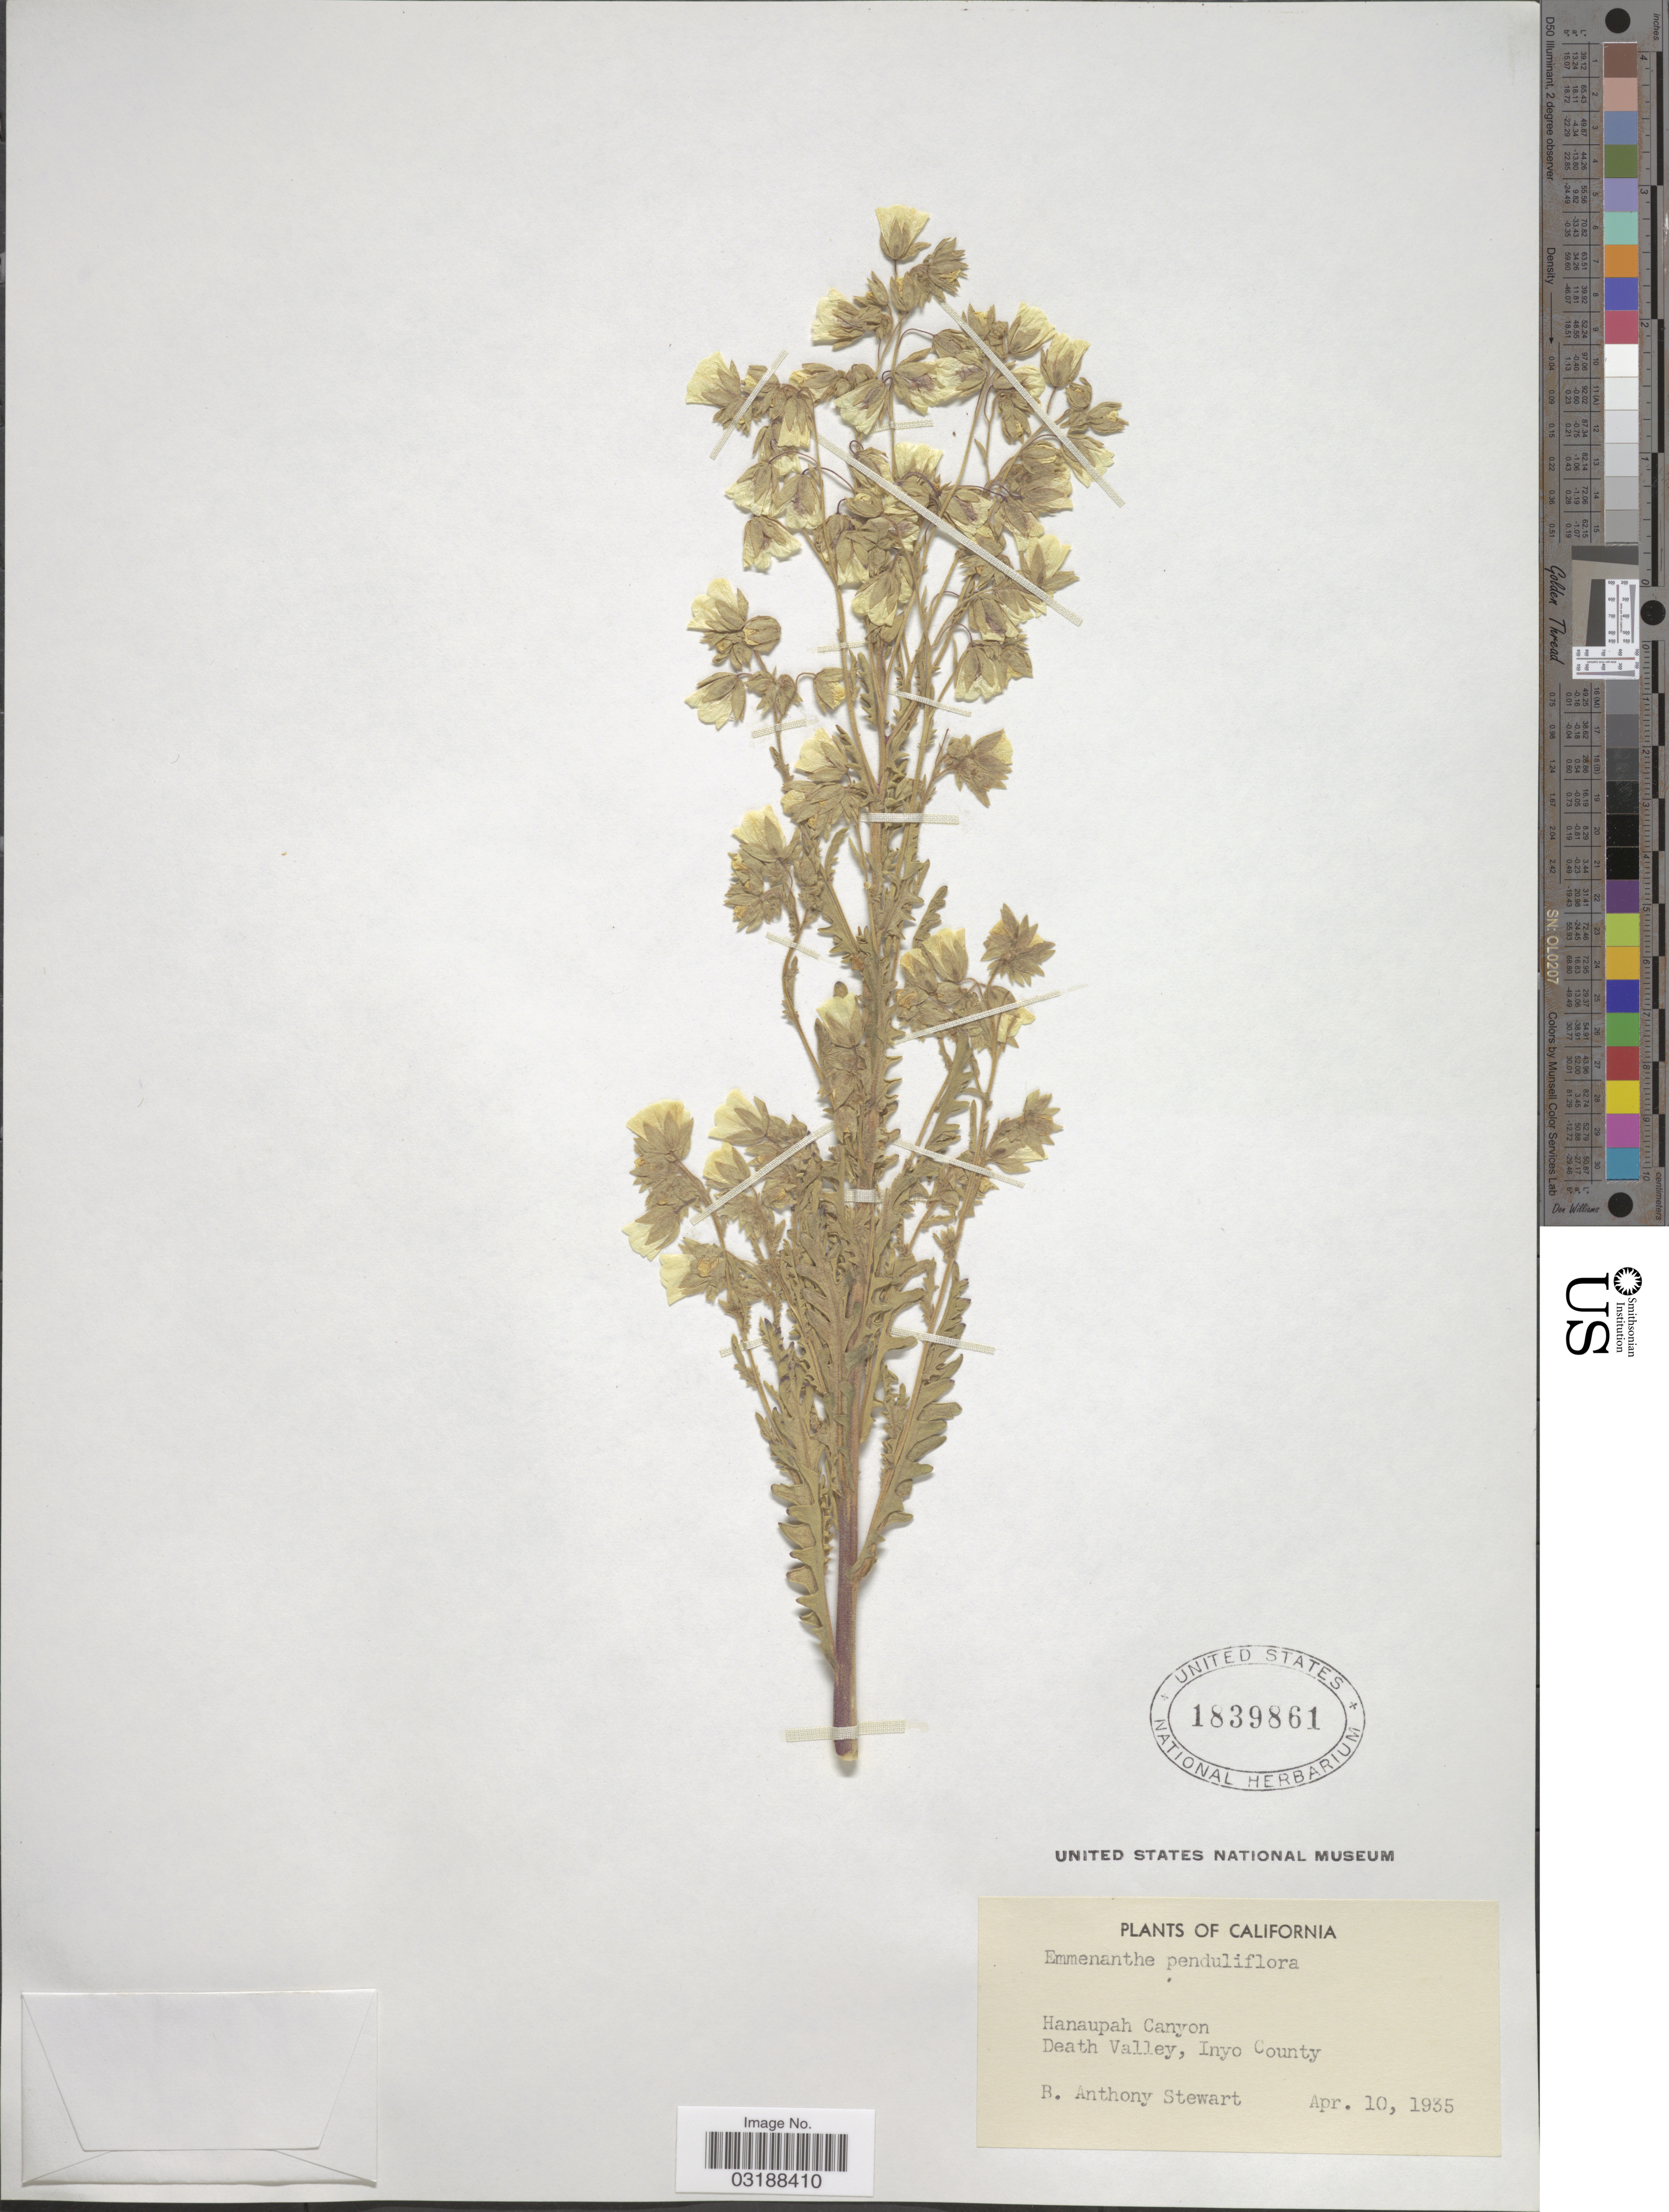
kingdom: Plantae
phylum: Tracheophyta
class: Magnoliopsida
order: Boraginales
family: Hydrophyllaceae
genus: Emmenanthe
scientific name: Emmenanthe penduliflora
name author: Benth.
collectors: B. Stewart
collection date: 1935-04-10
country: United States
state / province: California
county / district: Inyo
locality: Hanaupah Canyon. Death Valley, Inyo County.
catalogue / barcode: US 1839861